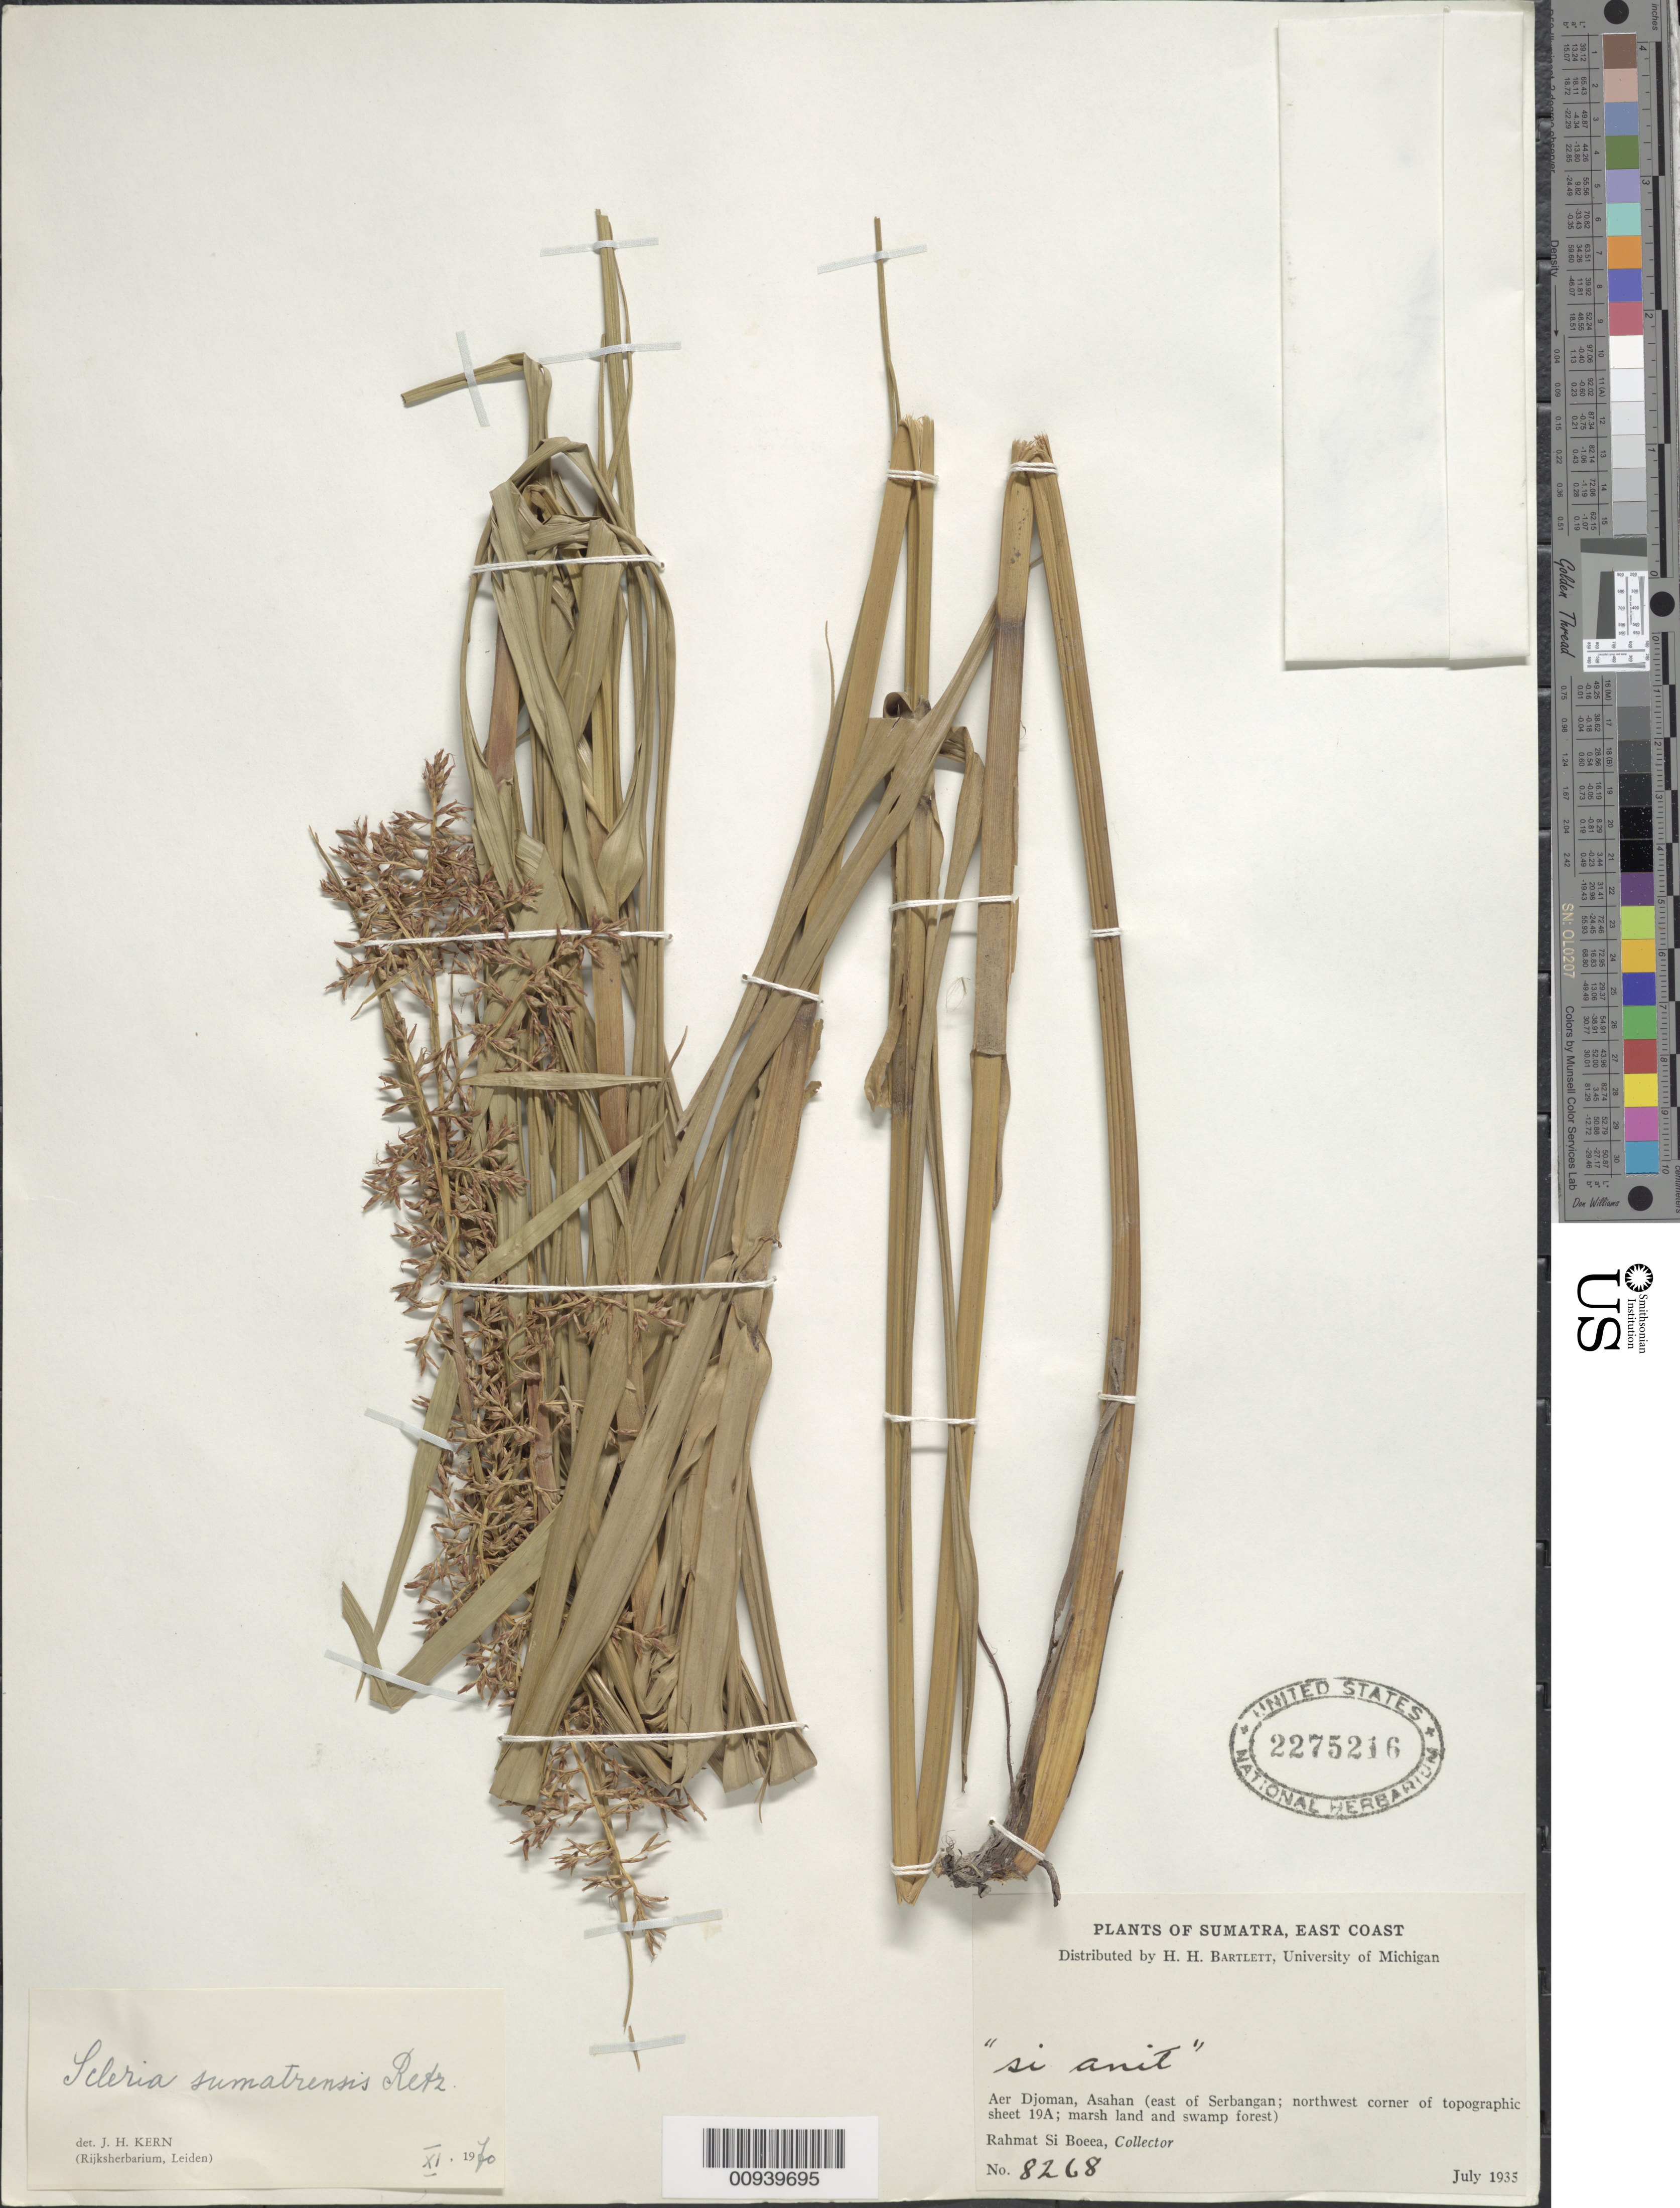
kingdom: Plantae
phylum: Tracheophyta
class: Liliopsida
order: Poales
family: Cyperaceae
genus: Scleria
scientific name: Scleria sumatrensis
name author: Retz.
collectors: Rahmat Si Boeea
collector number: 8268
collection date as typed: Jul 1935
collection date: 1935-07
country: Indonesia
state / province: Sumatra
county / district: Aceh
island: Sumatra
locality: Aer Djoman, Asahan (east of Serbangan)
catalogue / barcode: US 2275216